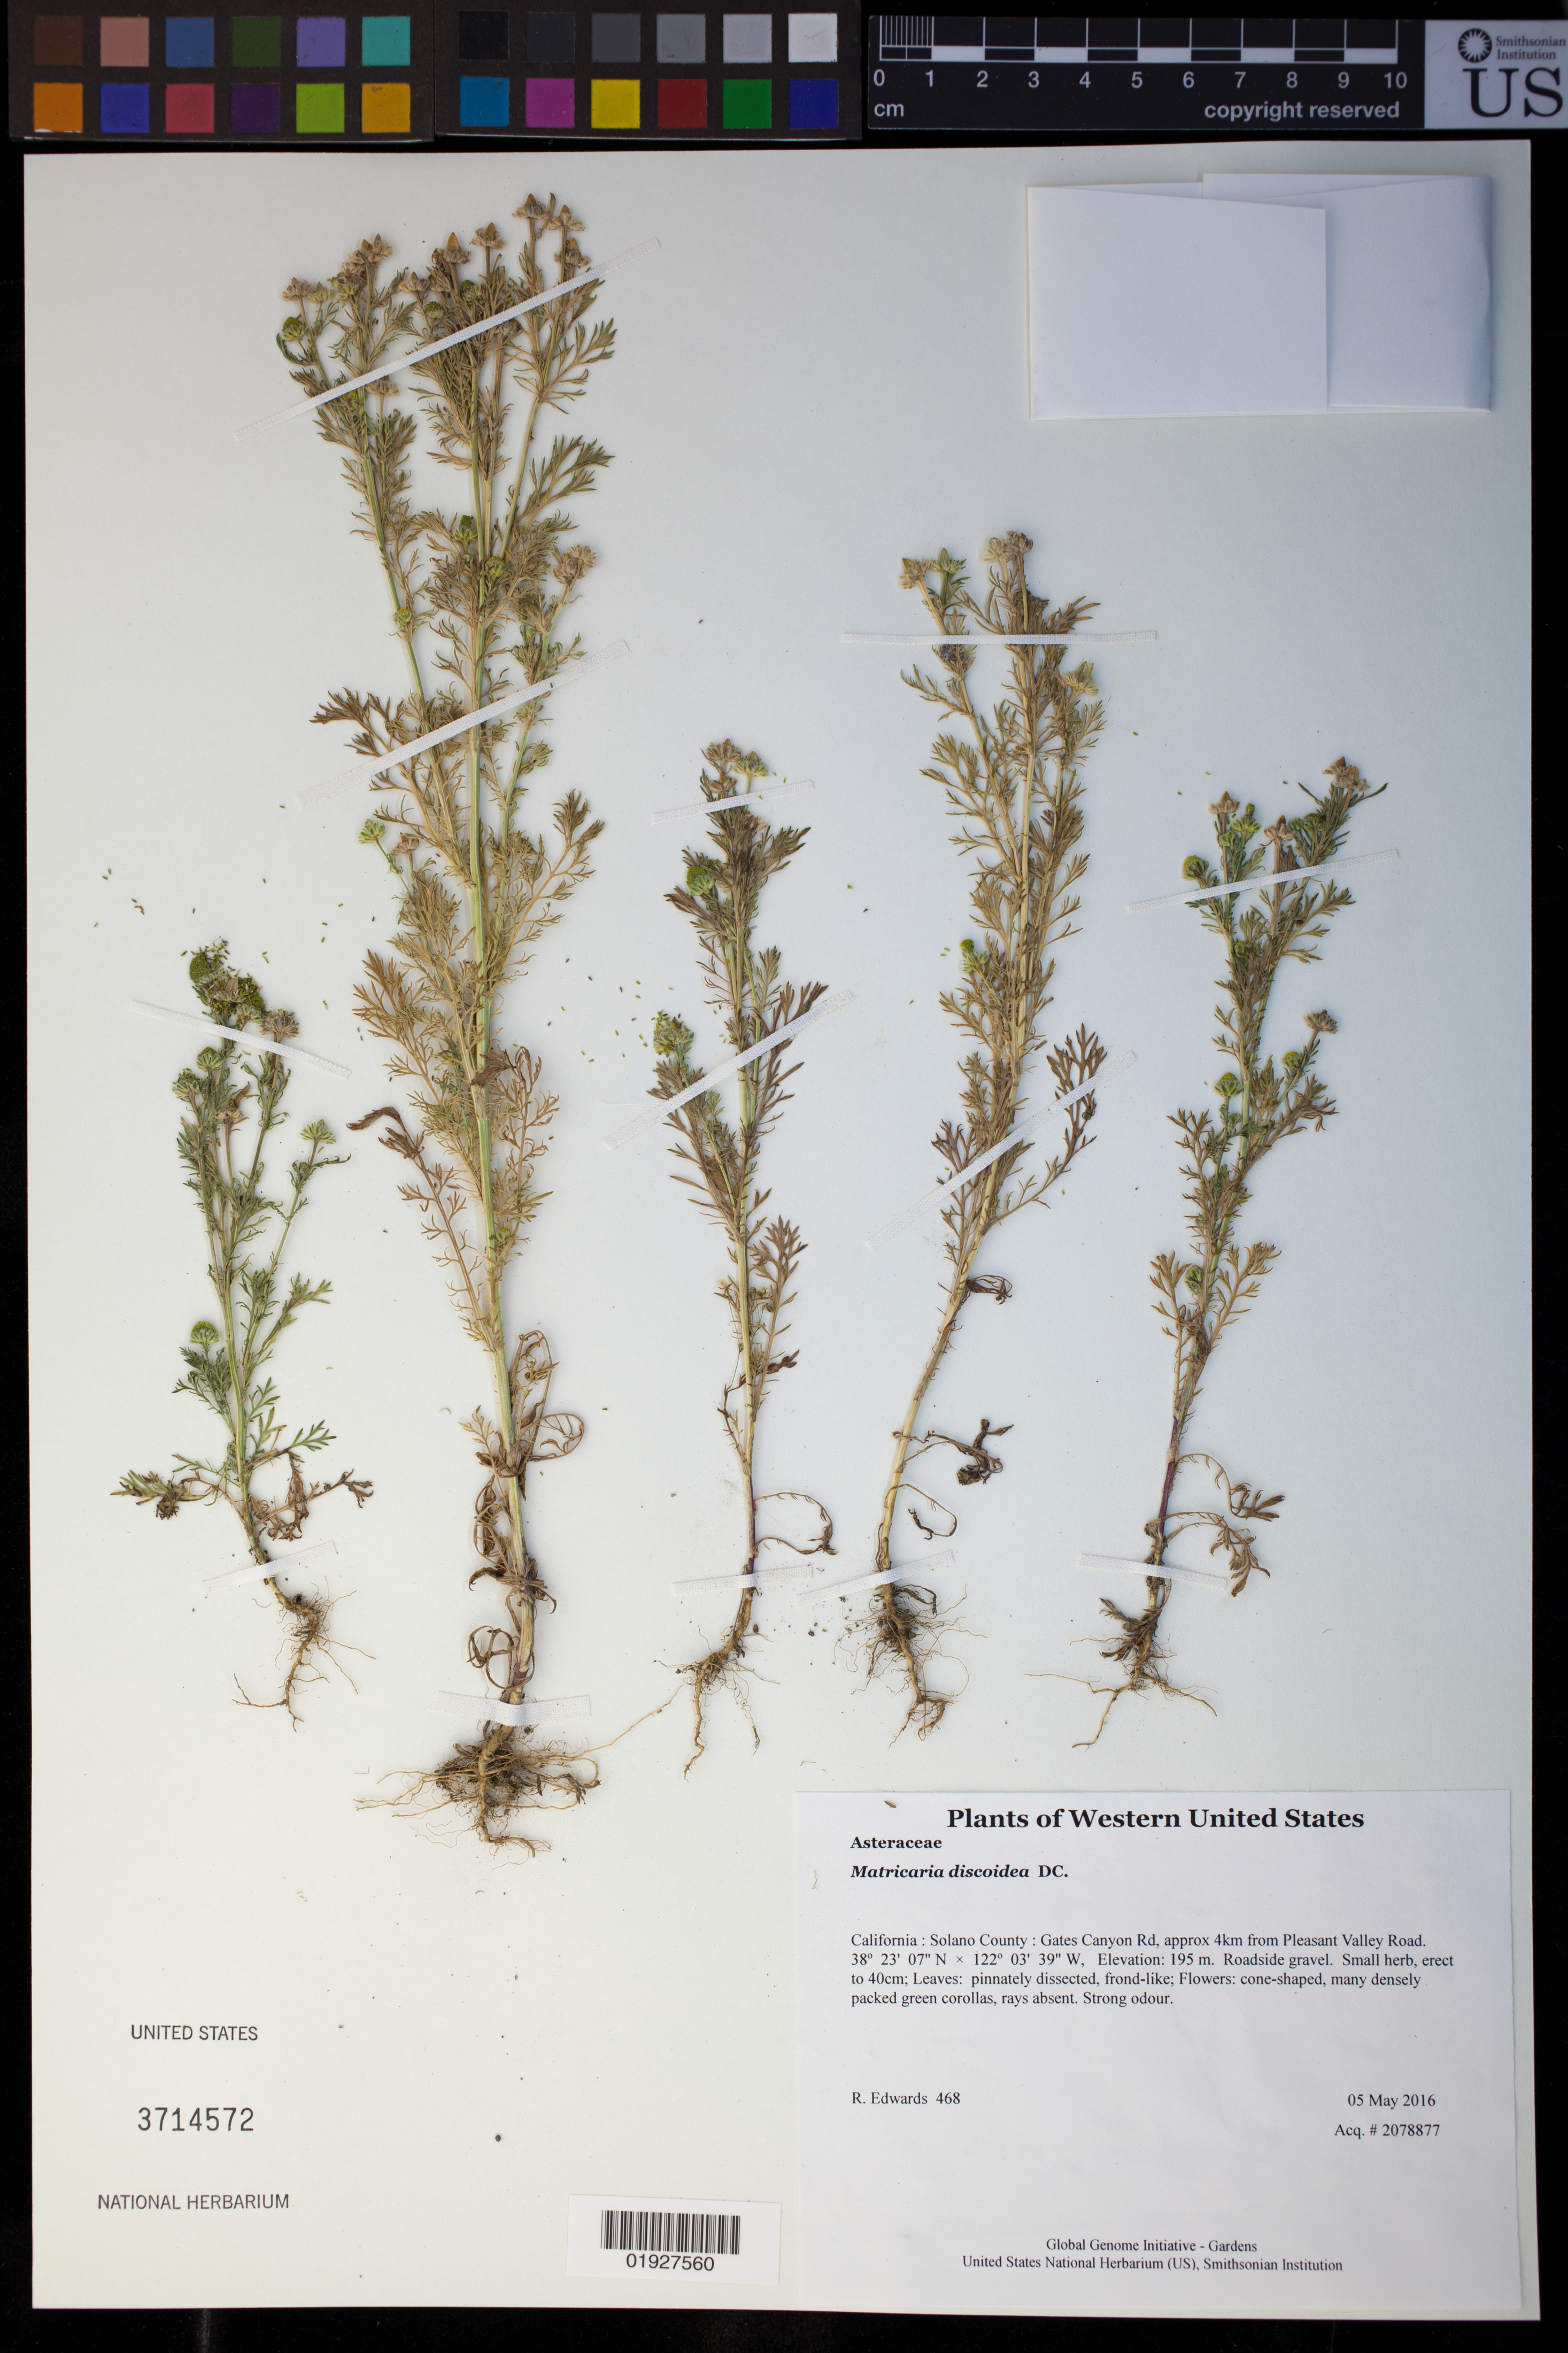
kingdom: Plantae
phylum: Tracheophyta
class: Magnoliopsida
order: Asterales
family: Asteraceae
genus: Matricaria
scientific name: Matricaria discoidea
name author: DC.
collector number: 468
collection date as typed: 5 May 2016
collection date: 2016-05-05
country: United States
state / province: California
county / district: Solano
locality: Gates Canyon Rd, approx 4km from Pleasant Valley Road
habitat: Roadside gravel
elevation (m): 195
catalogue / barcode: US 3714572